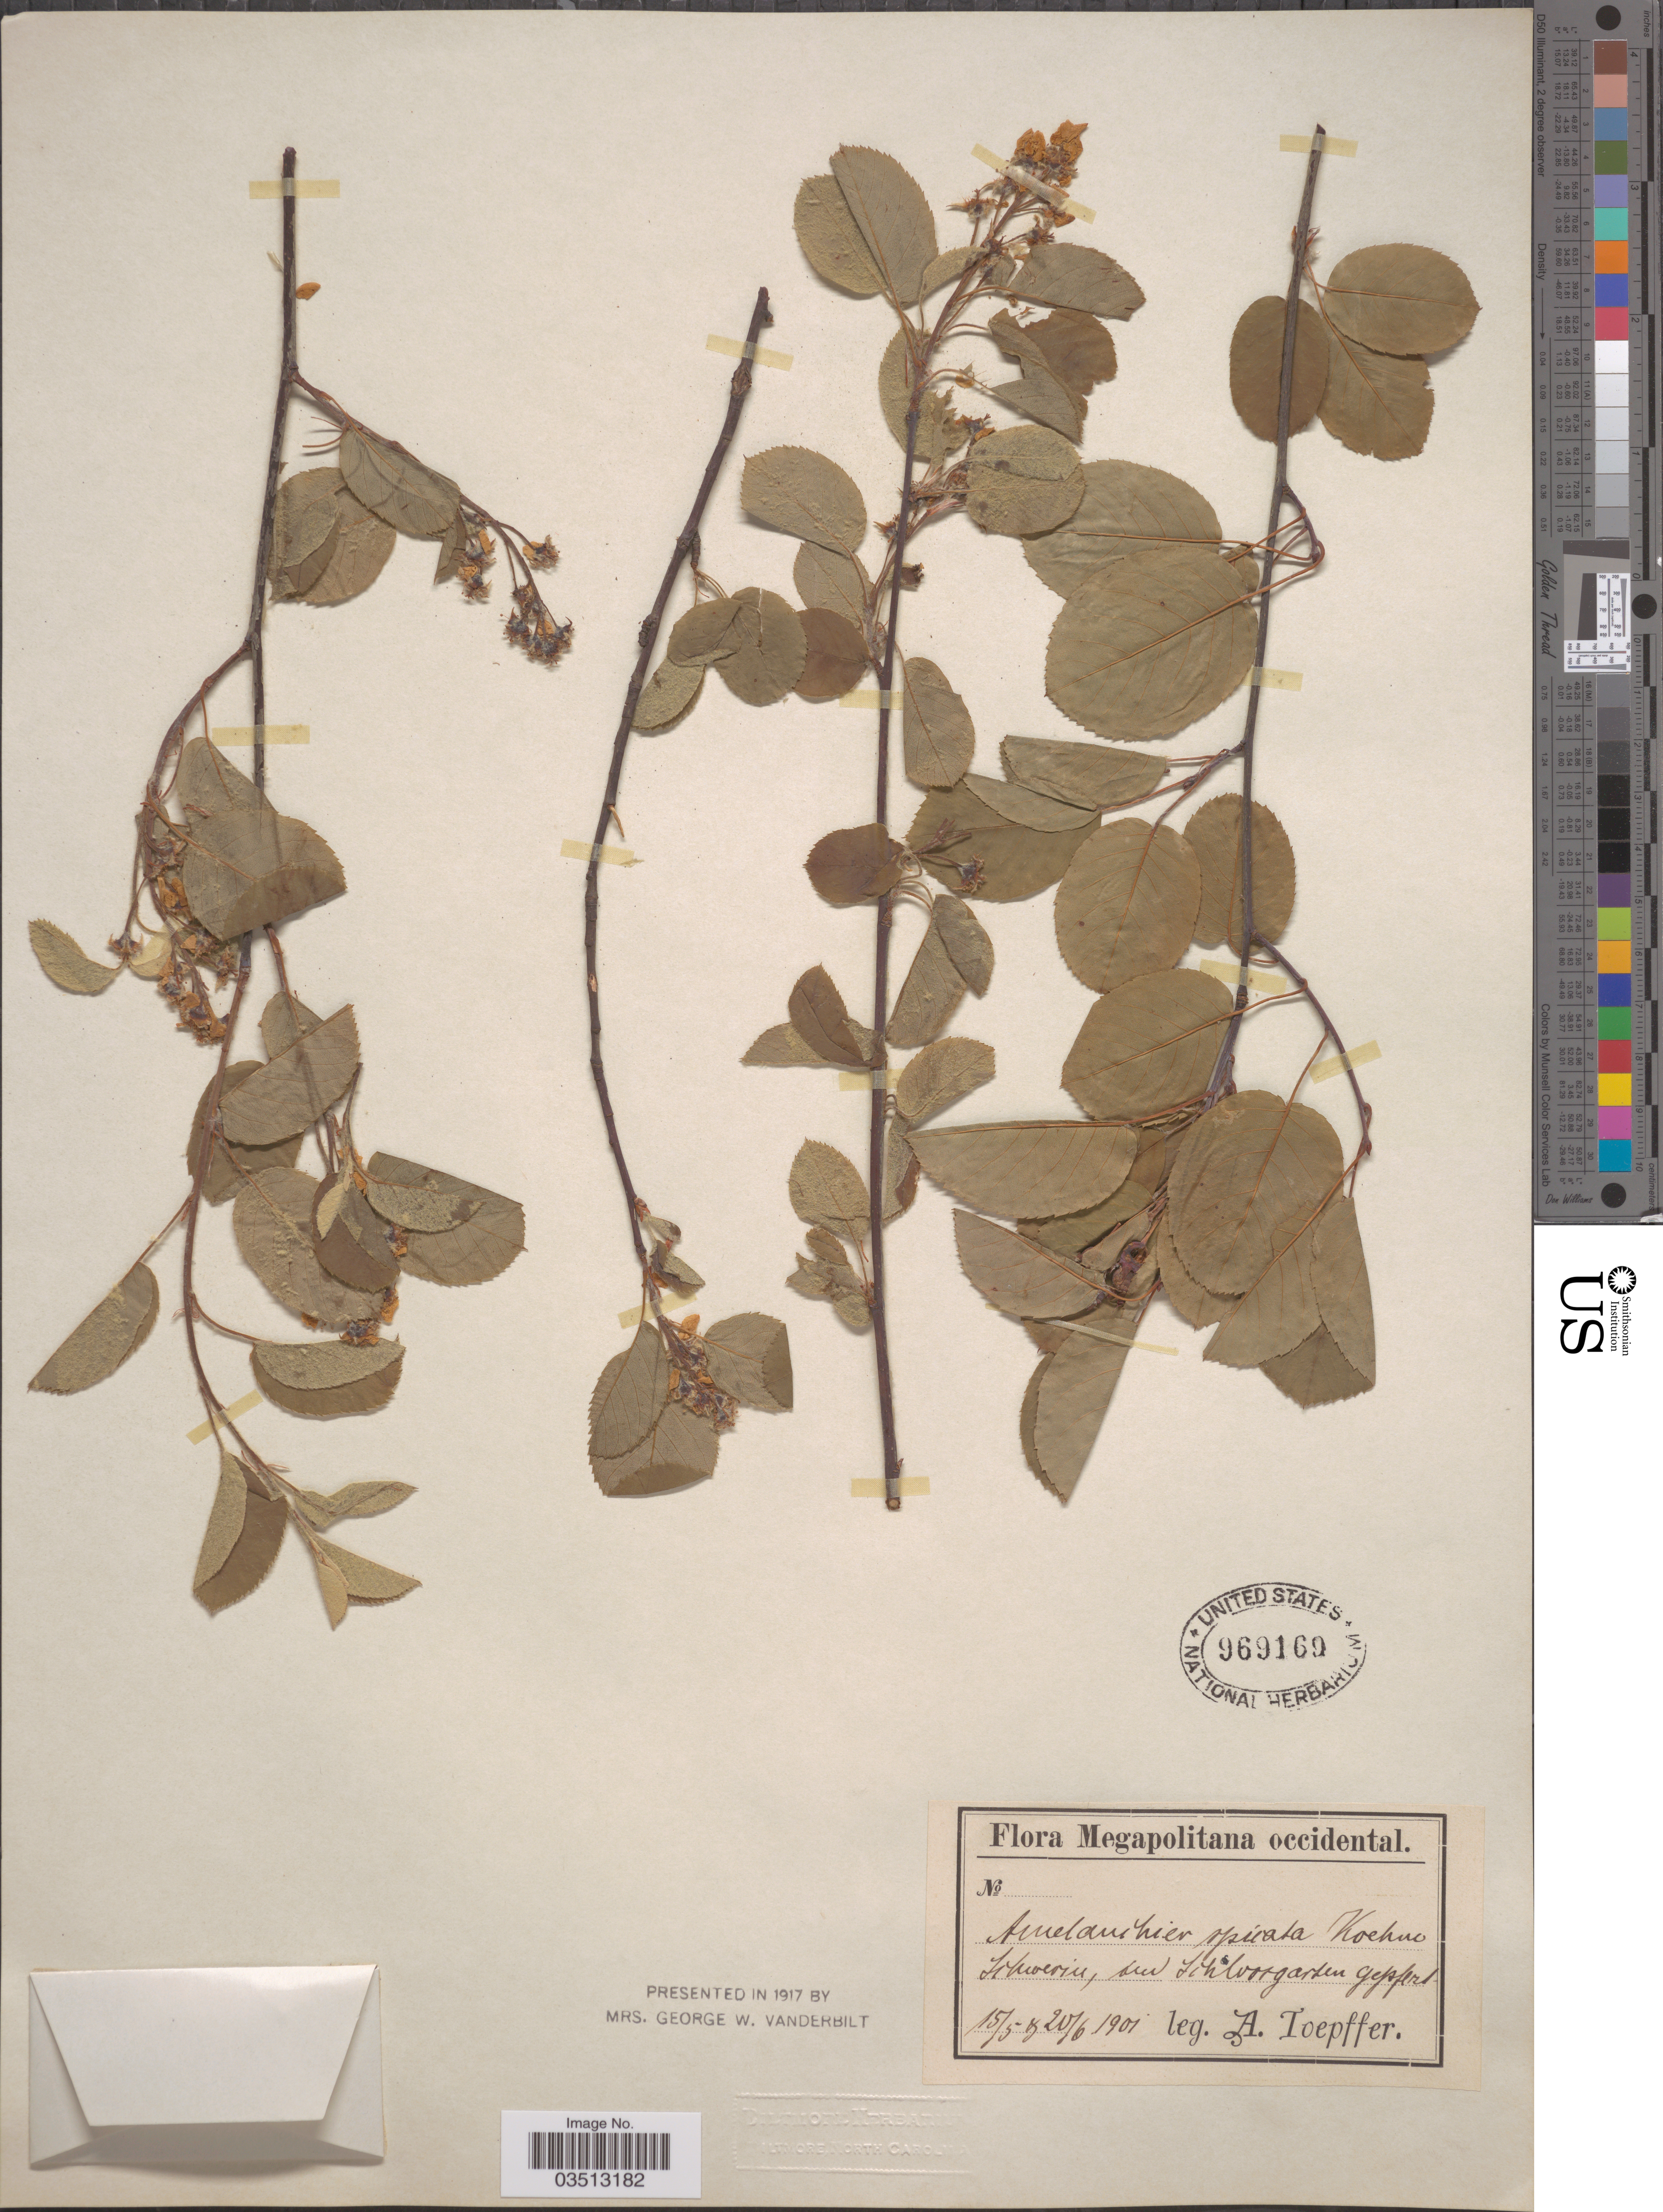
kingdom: Plantae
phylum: Tracheophyta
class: Magnoliopsida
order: Rosales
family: Rosaceae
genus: Amelanchier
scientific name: Amelanchier x spicata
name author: (Lam.) K. Koch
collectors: A. Toepffer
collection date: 1901-05-15/1901-06-20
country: Germany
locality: Megapolitana occidental. Schwerin, sur Sihlvorgarten gepfert. [interpreted]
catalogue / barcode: US 969169